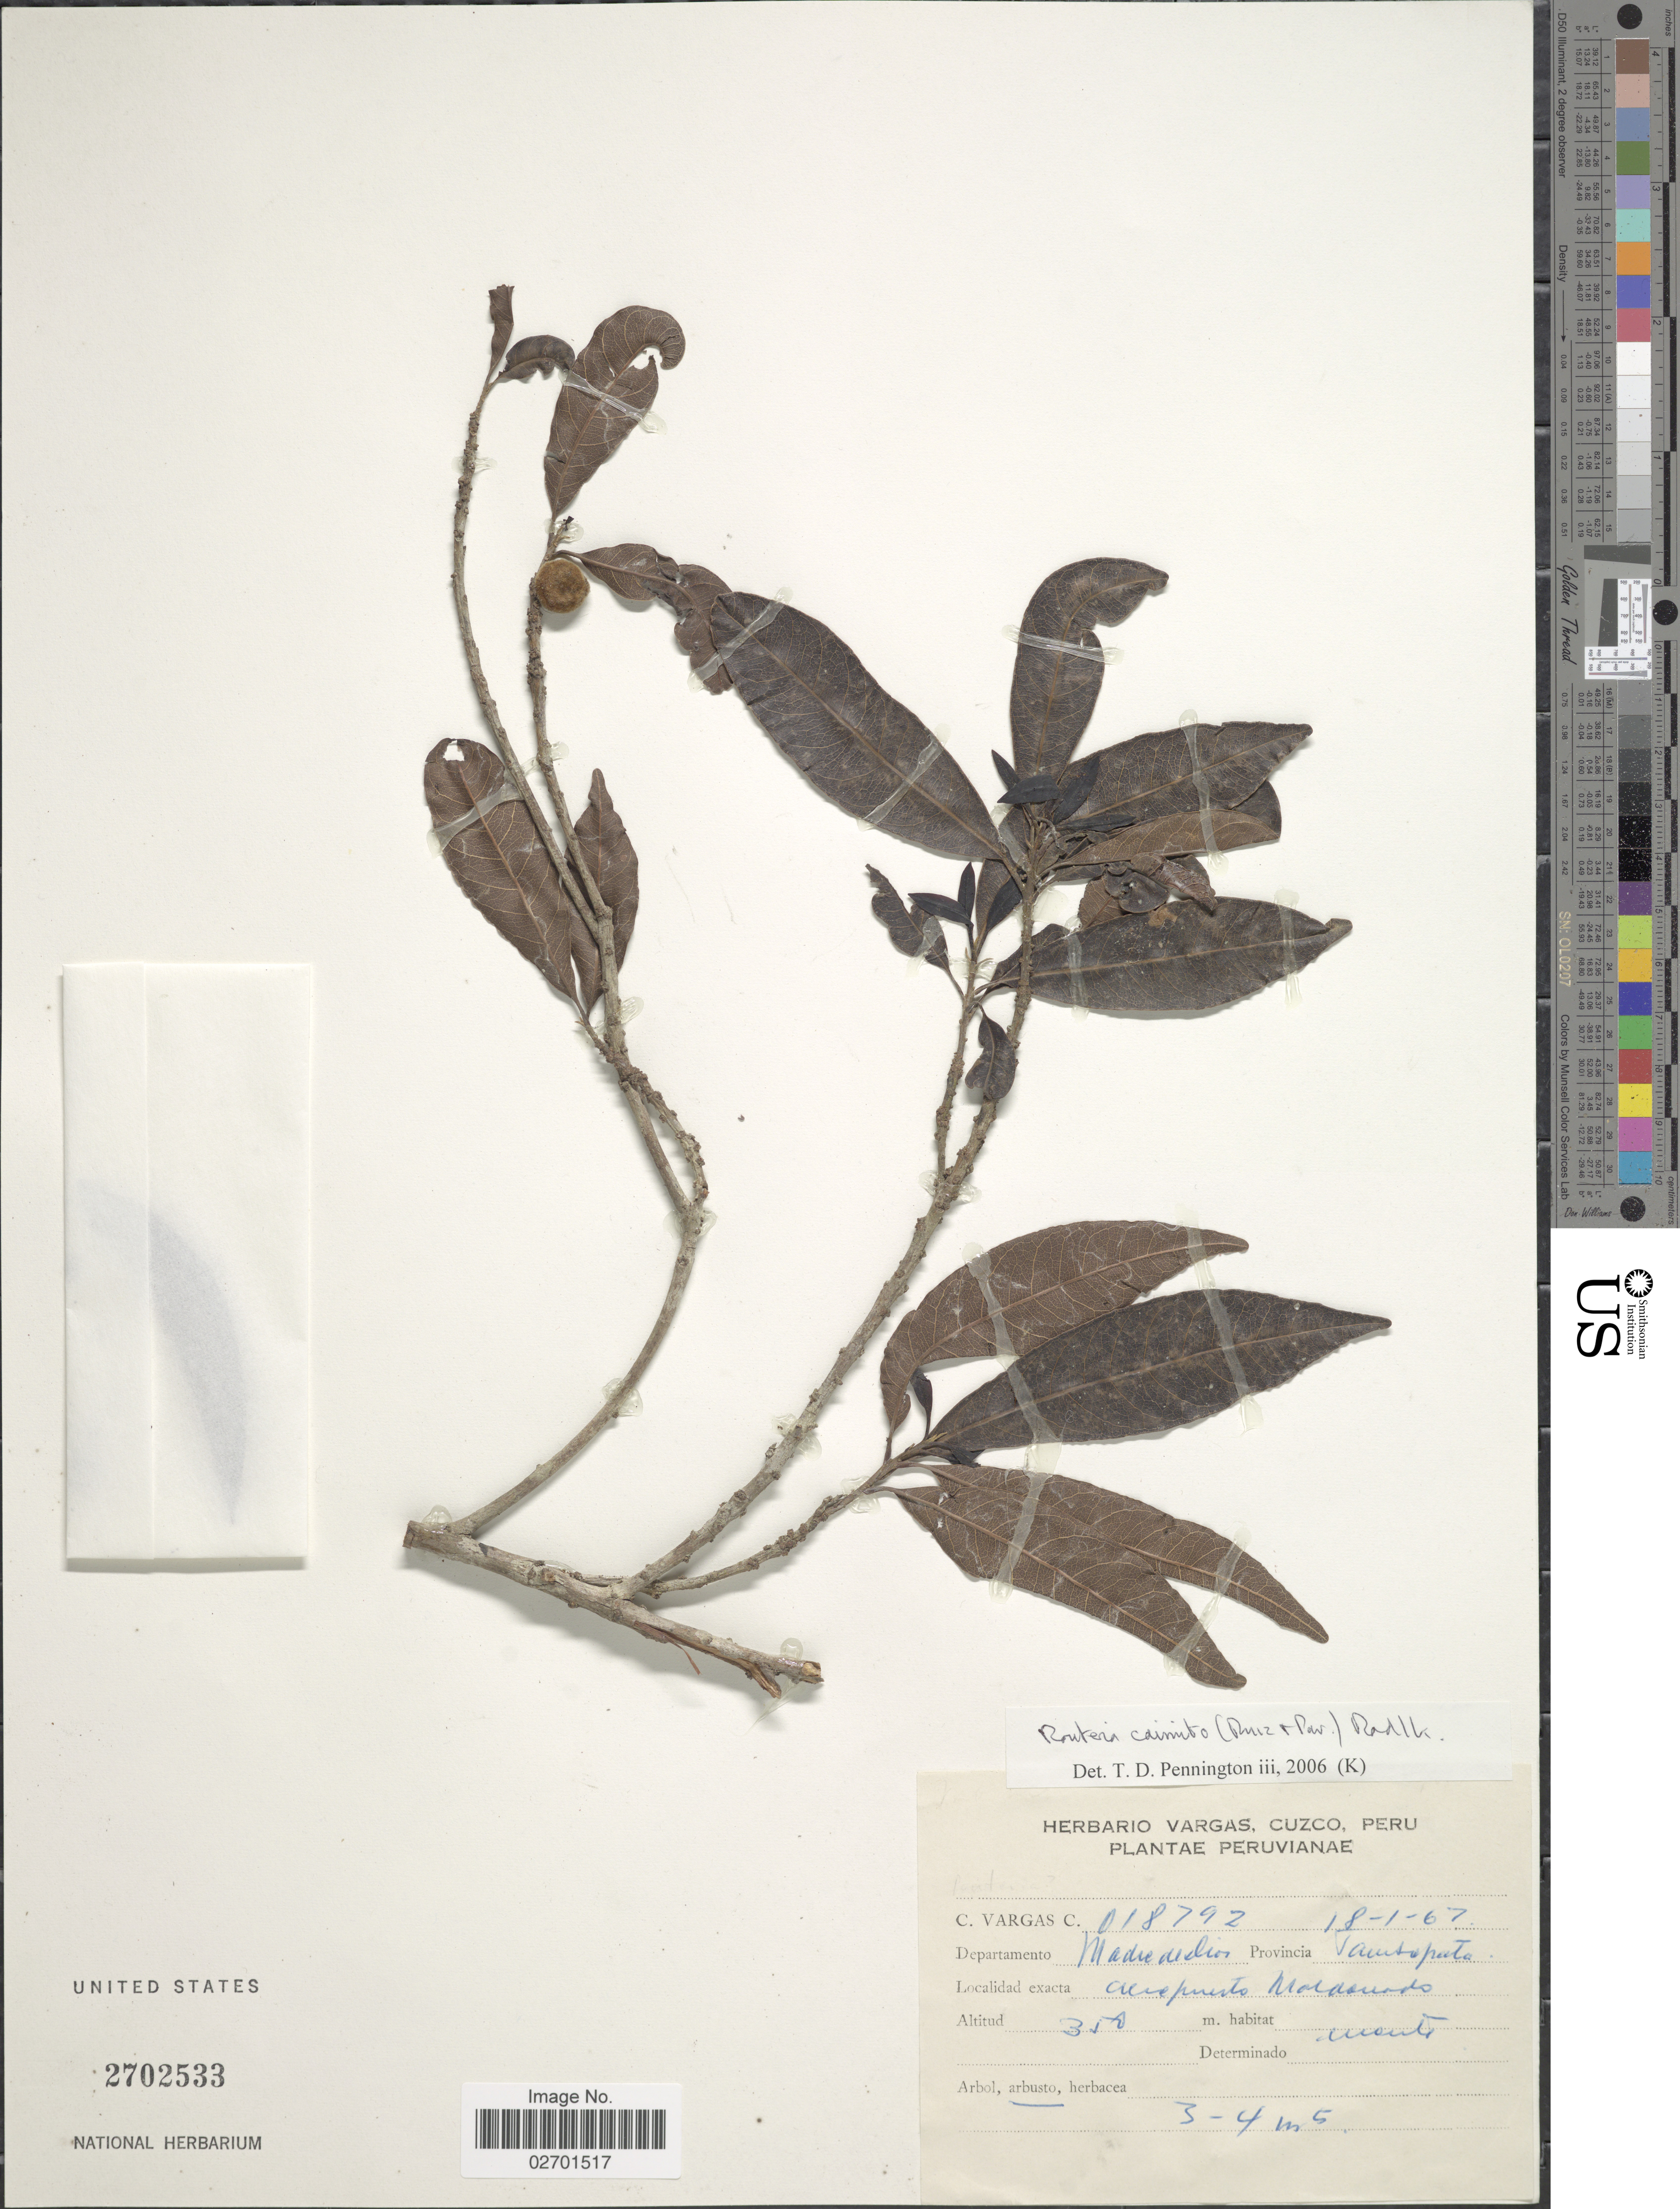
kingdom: Plantae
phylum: Tracheophyta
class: Magnoliopsida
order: Ericales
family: Sapotaceae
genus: Pouteria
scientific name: Pouteria caimito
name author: (Ruiz & Pav.) Radlk.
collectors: C. Vargas Calderón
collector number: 018792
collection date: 1967-01-18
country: Peru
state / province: Madre de Dios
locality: Provincia Tambopata, acre puerto Maldonado.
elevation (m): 350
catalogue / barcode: US 2702533